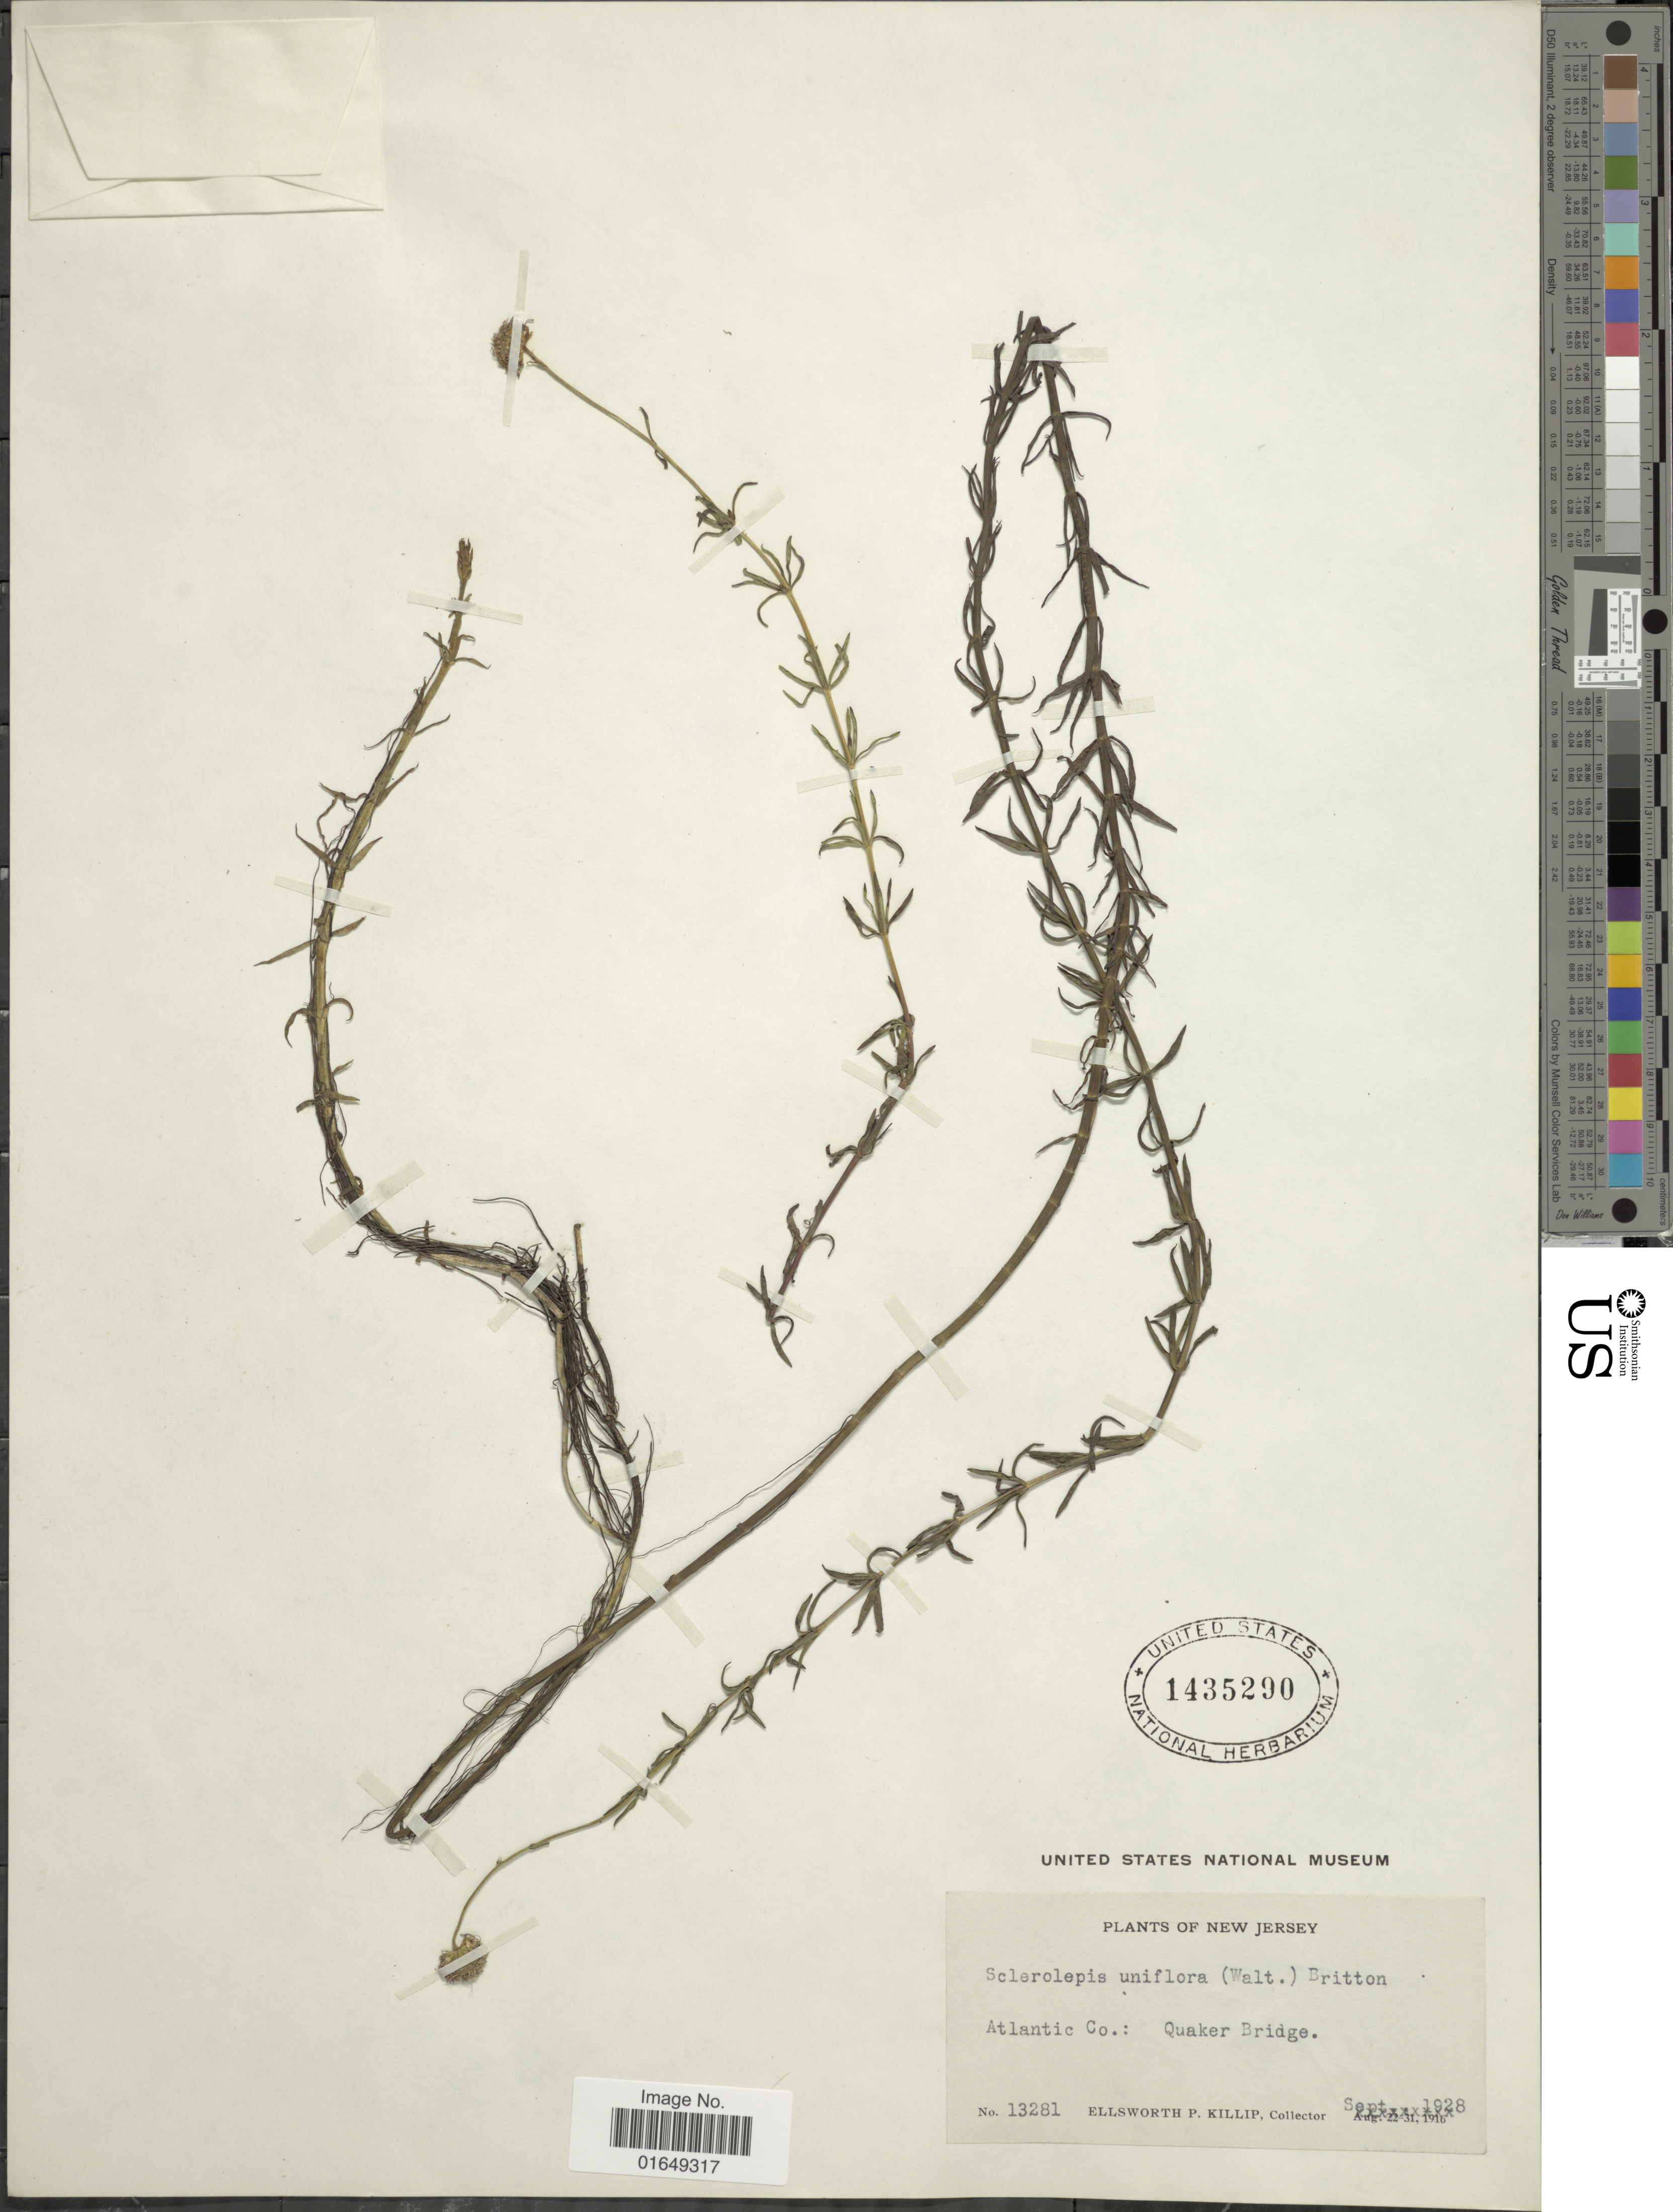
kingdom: Plantae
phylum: Tracheophyta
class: Magnoliopsida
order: Asterales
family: Asteraceae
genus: Sclerolepis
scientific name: Sclerolepis uniflora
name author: (Walter) Britton et al.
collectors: E. P. Killip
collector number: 13281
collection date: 1928-09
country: United States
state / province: New Jersey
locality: Atlantic Co.: Quaker Bridge.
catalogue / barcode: US 1435290